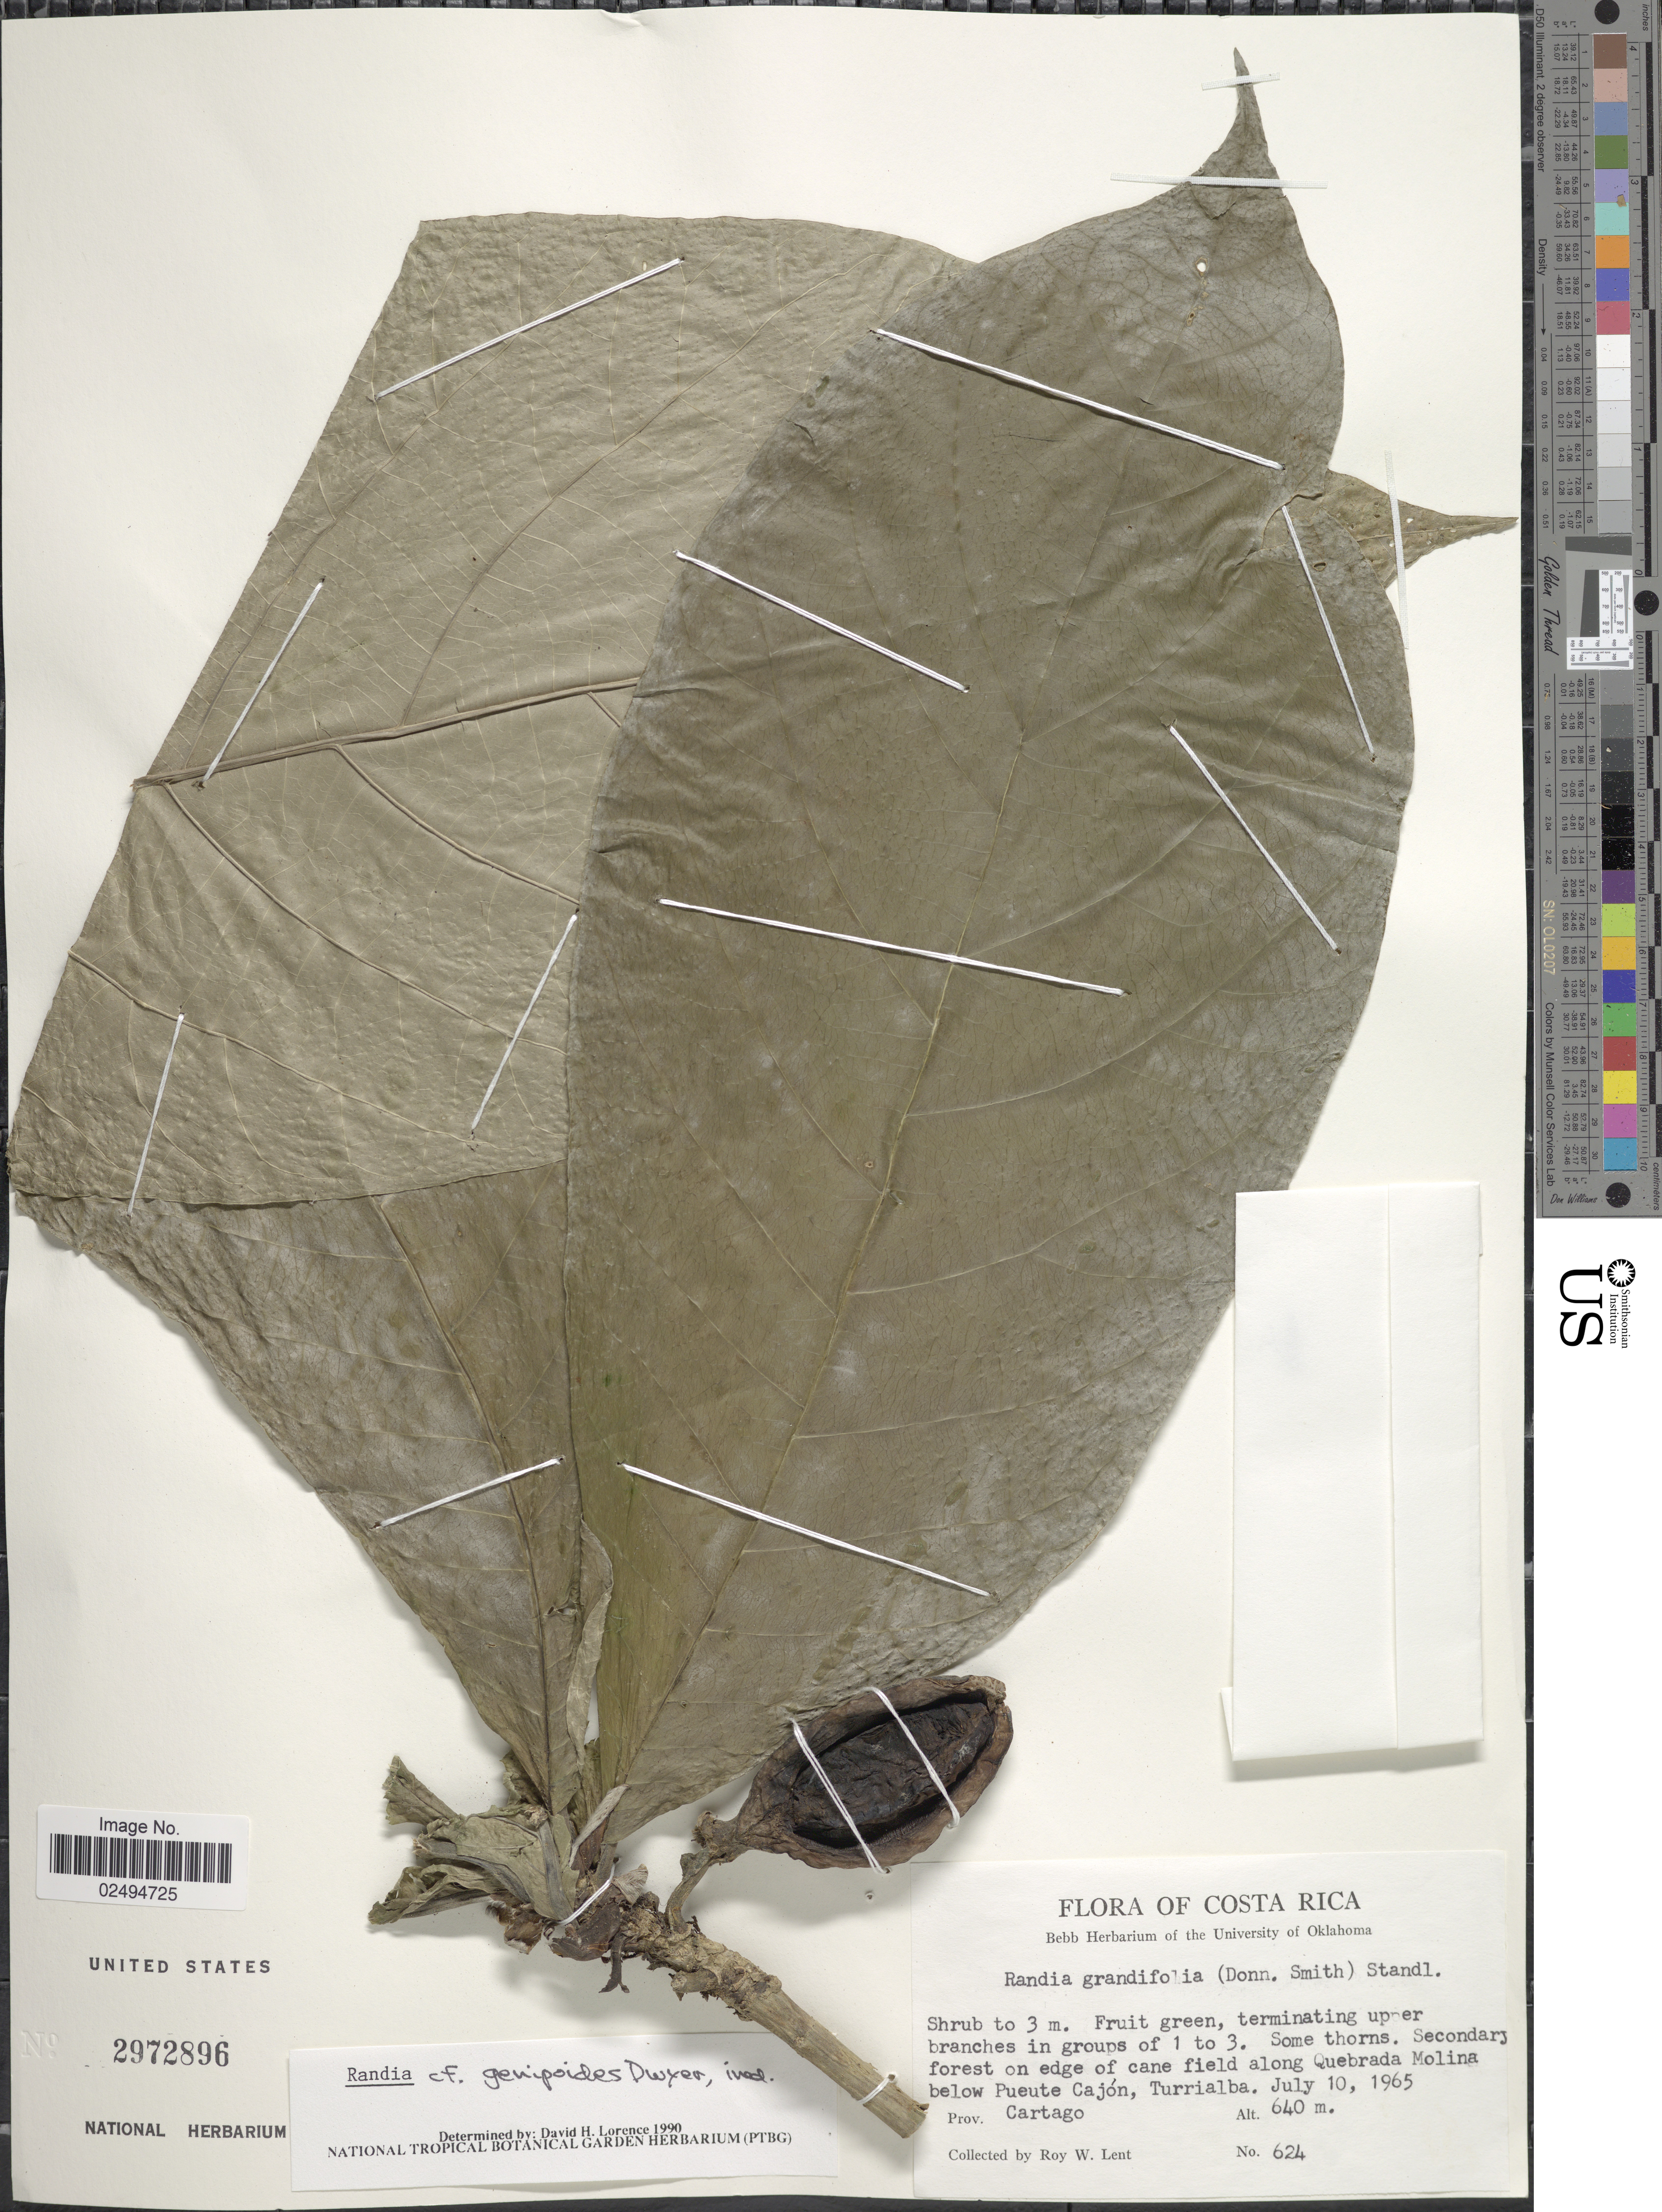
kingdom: Plantae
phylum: Tracheophyta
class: Magnoliopsida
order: Gentianales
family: Rubiaceae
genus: Randia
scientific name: Randia genipoides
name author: Dwyer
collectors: R. W. Lent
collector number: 624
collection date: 1965-07-10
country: Costa Rica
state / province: Cartago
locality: Secondary forest on edge of cane field along Quebrada Molina below Pueute Cajon, Turrialba. Prov. Cartago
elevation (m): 640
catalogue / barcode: US 2972896